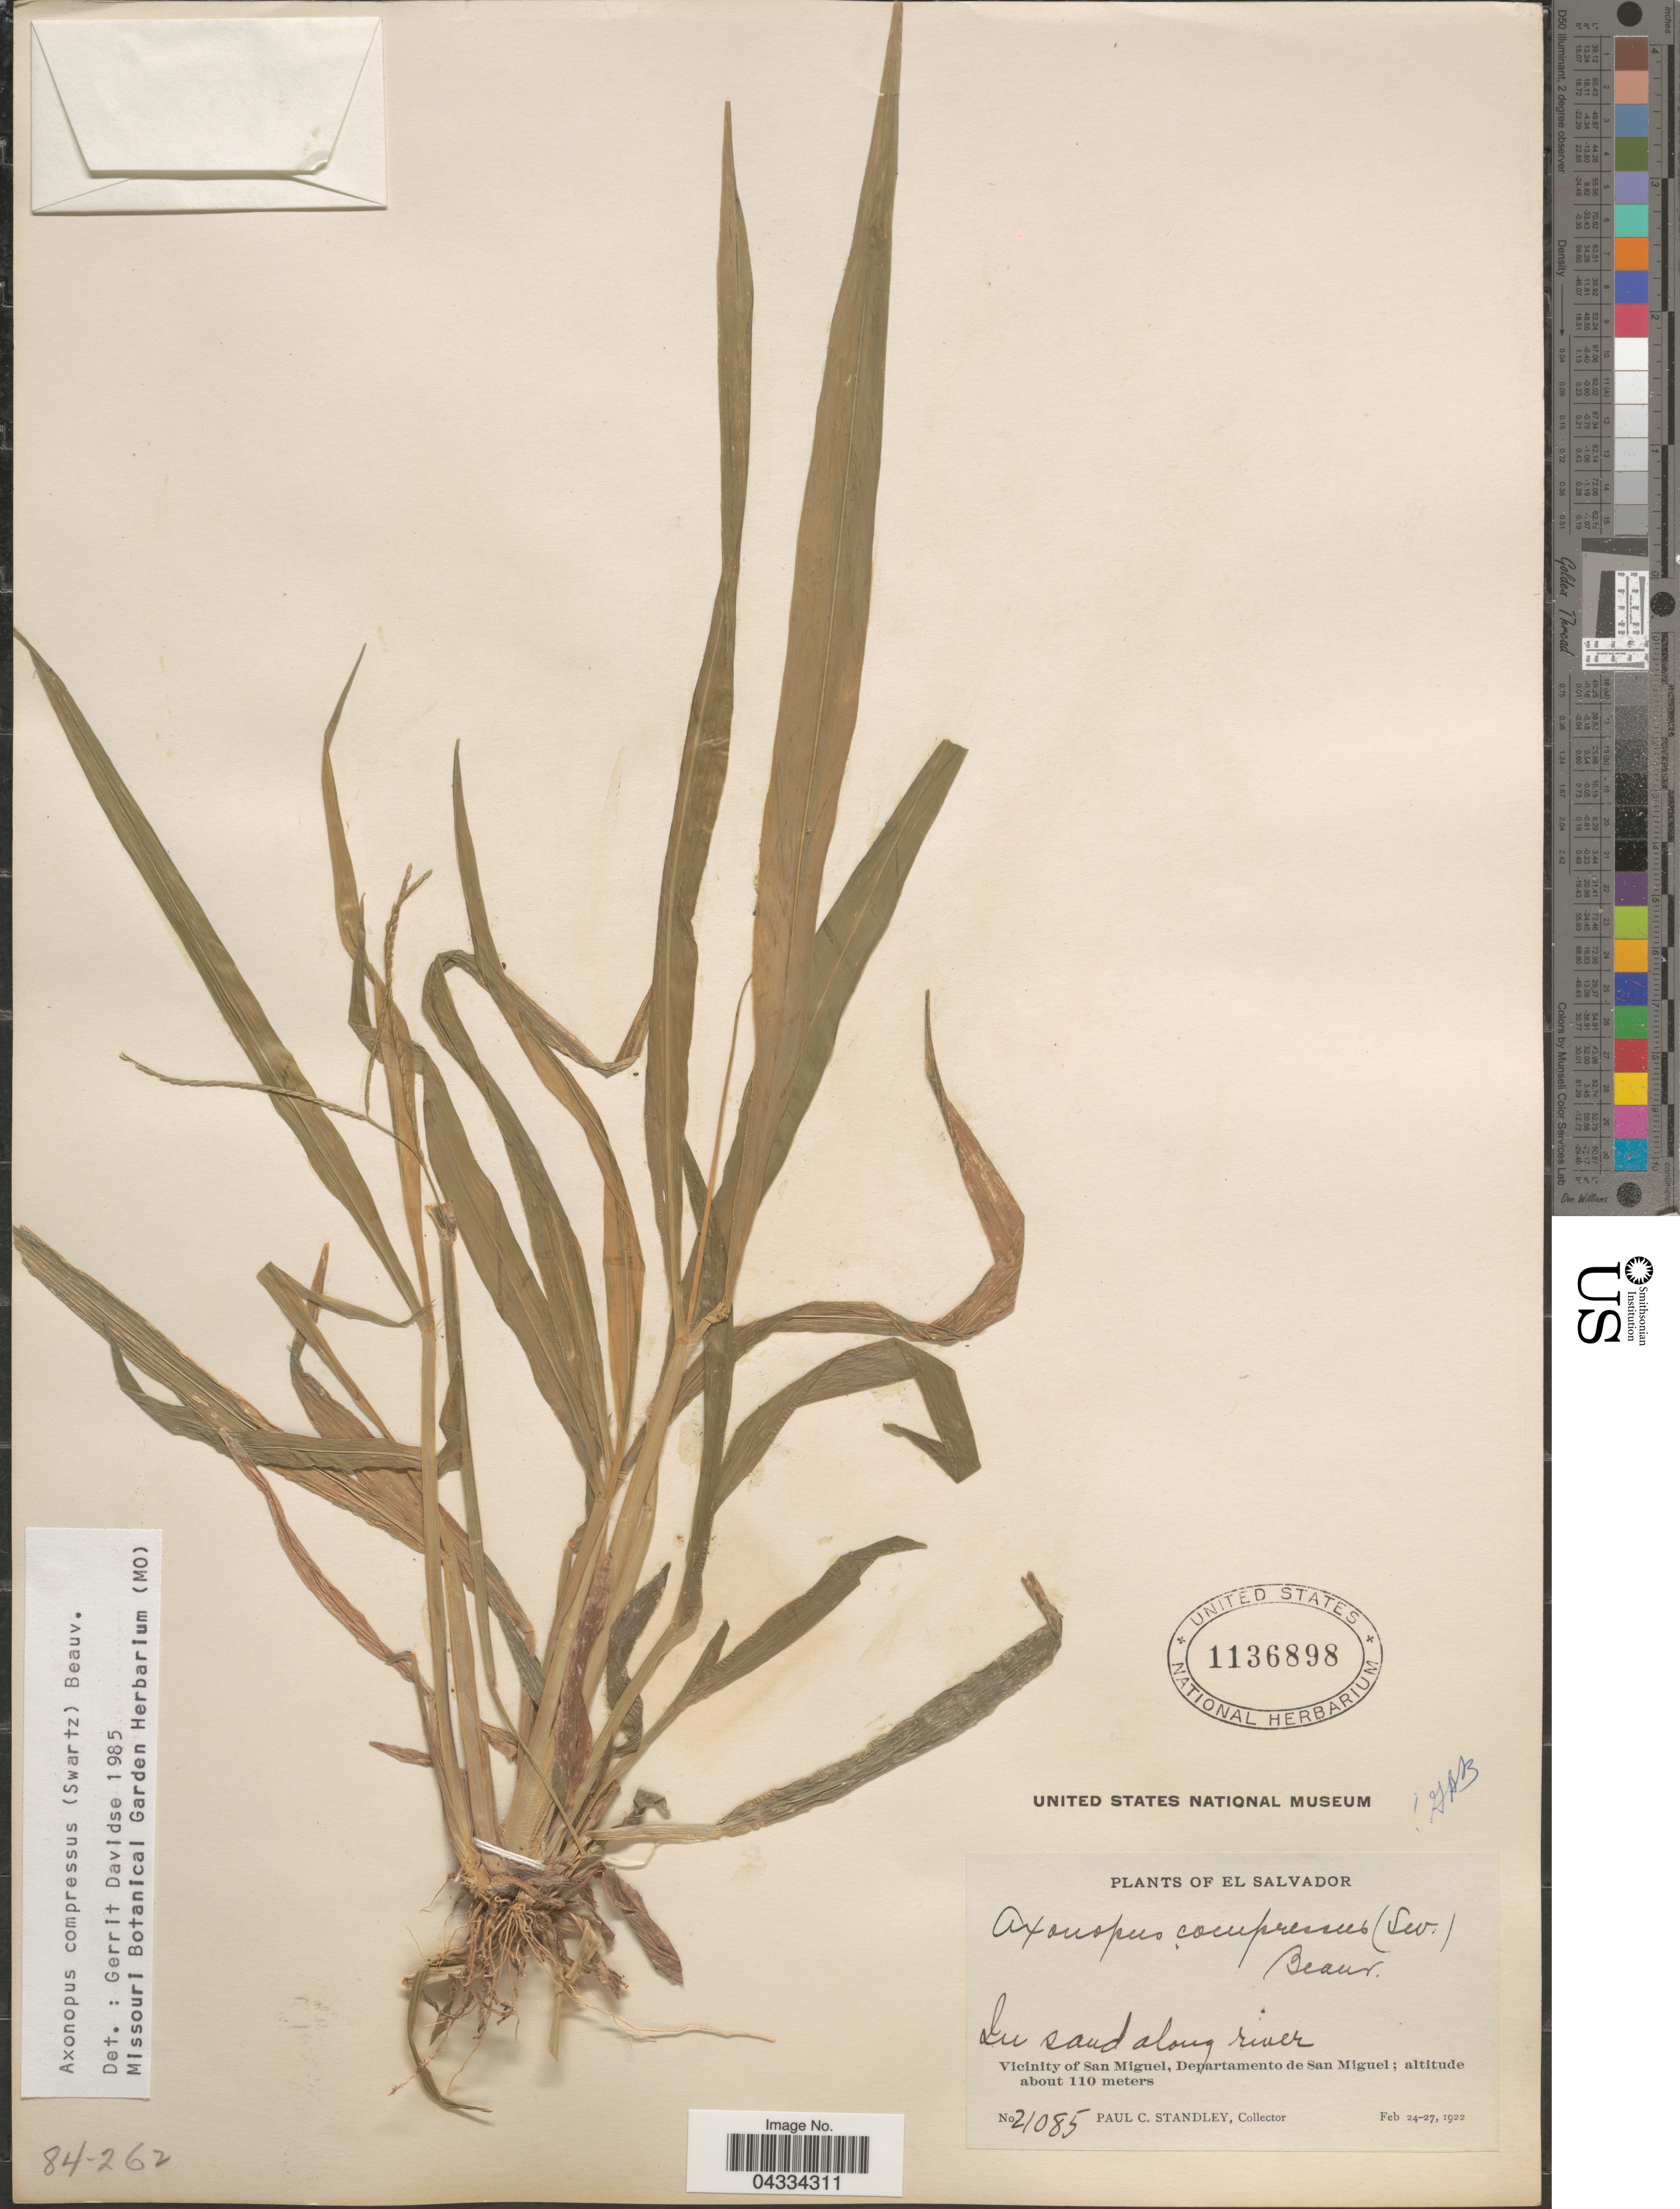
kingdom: Plantae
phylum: Tracheophyta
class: Liliopsida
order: Poales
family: Poaceae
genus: Axonopus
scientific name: Axonopus compressus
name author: (Sw.) P. Beauv.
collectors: P. C. Standley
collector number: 21085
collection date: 1922-02-24/1922-02-27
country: El Salvador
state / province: San Miguel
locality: Vicinity of San Miguel, Departamento de San Miguel.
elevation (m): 110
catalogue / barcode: US 1136898